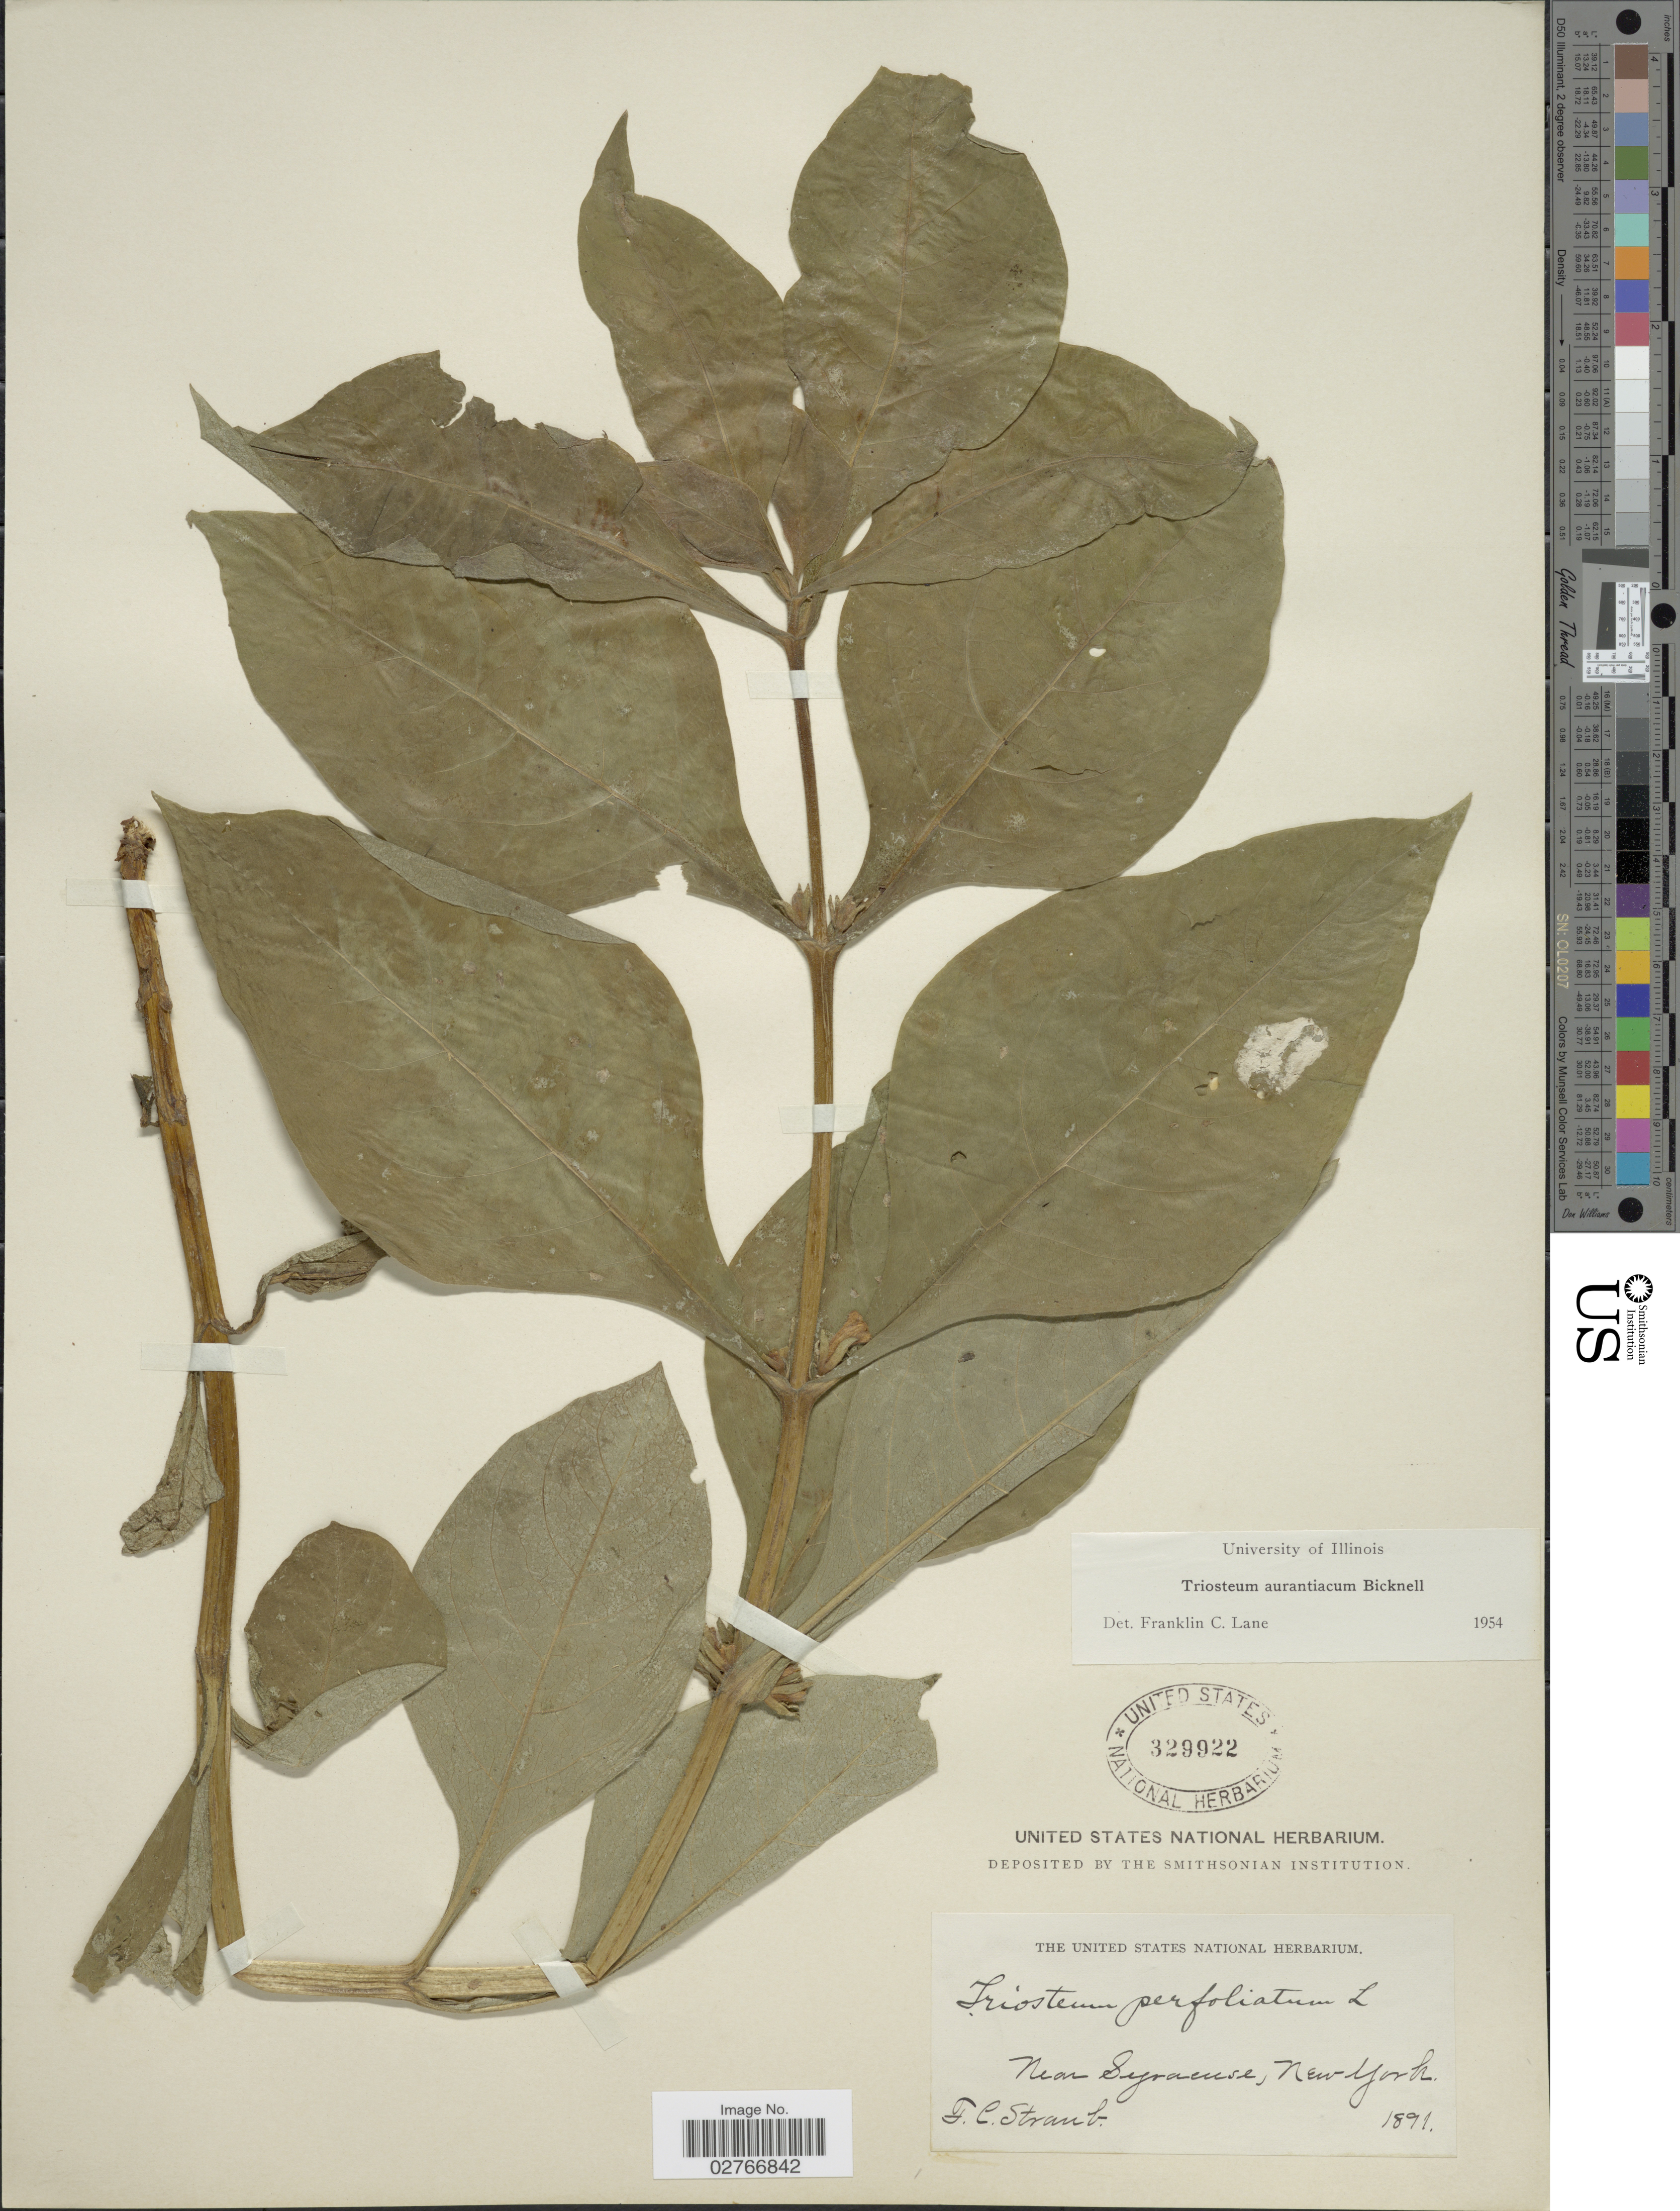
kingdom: Plantae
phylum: Tracheophyta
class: Magnoliopsida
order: Dipsacales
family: Caprifoliaceae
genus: Triosteum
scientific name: Triosteum aurantiacum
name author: E.P. Bicknell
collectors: F. Straub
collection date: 1891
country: United States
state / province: New York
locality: Near Syracuse.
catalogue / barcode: US 329922